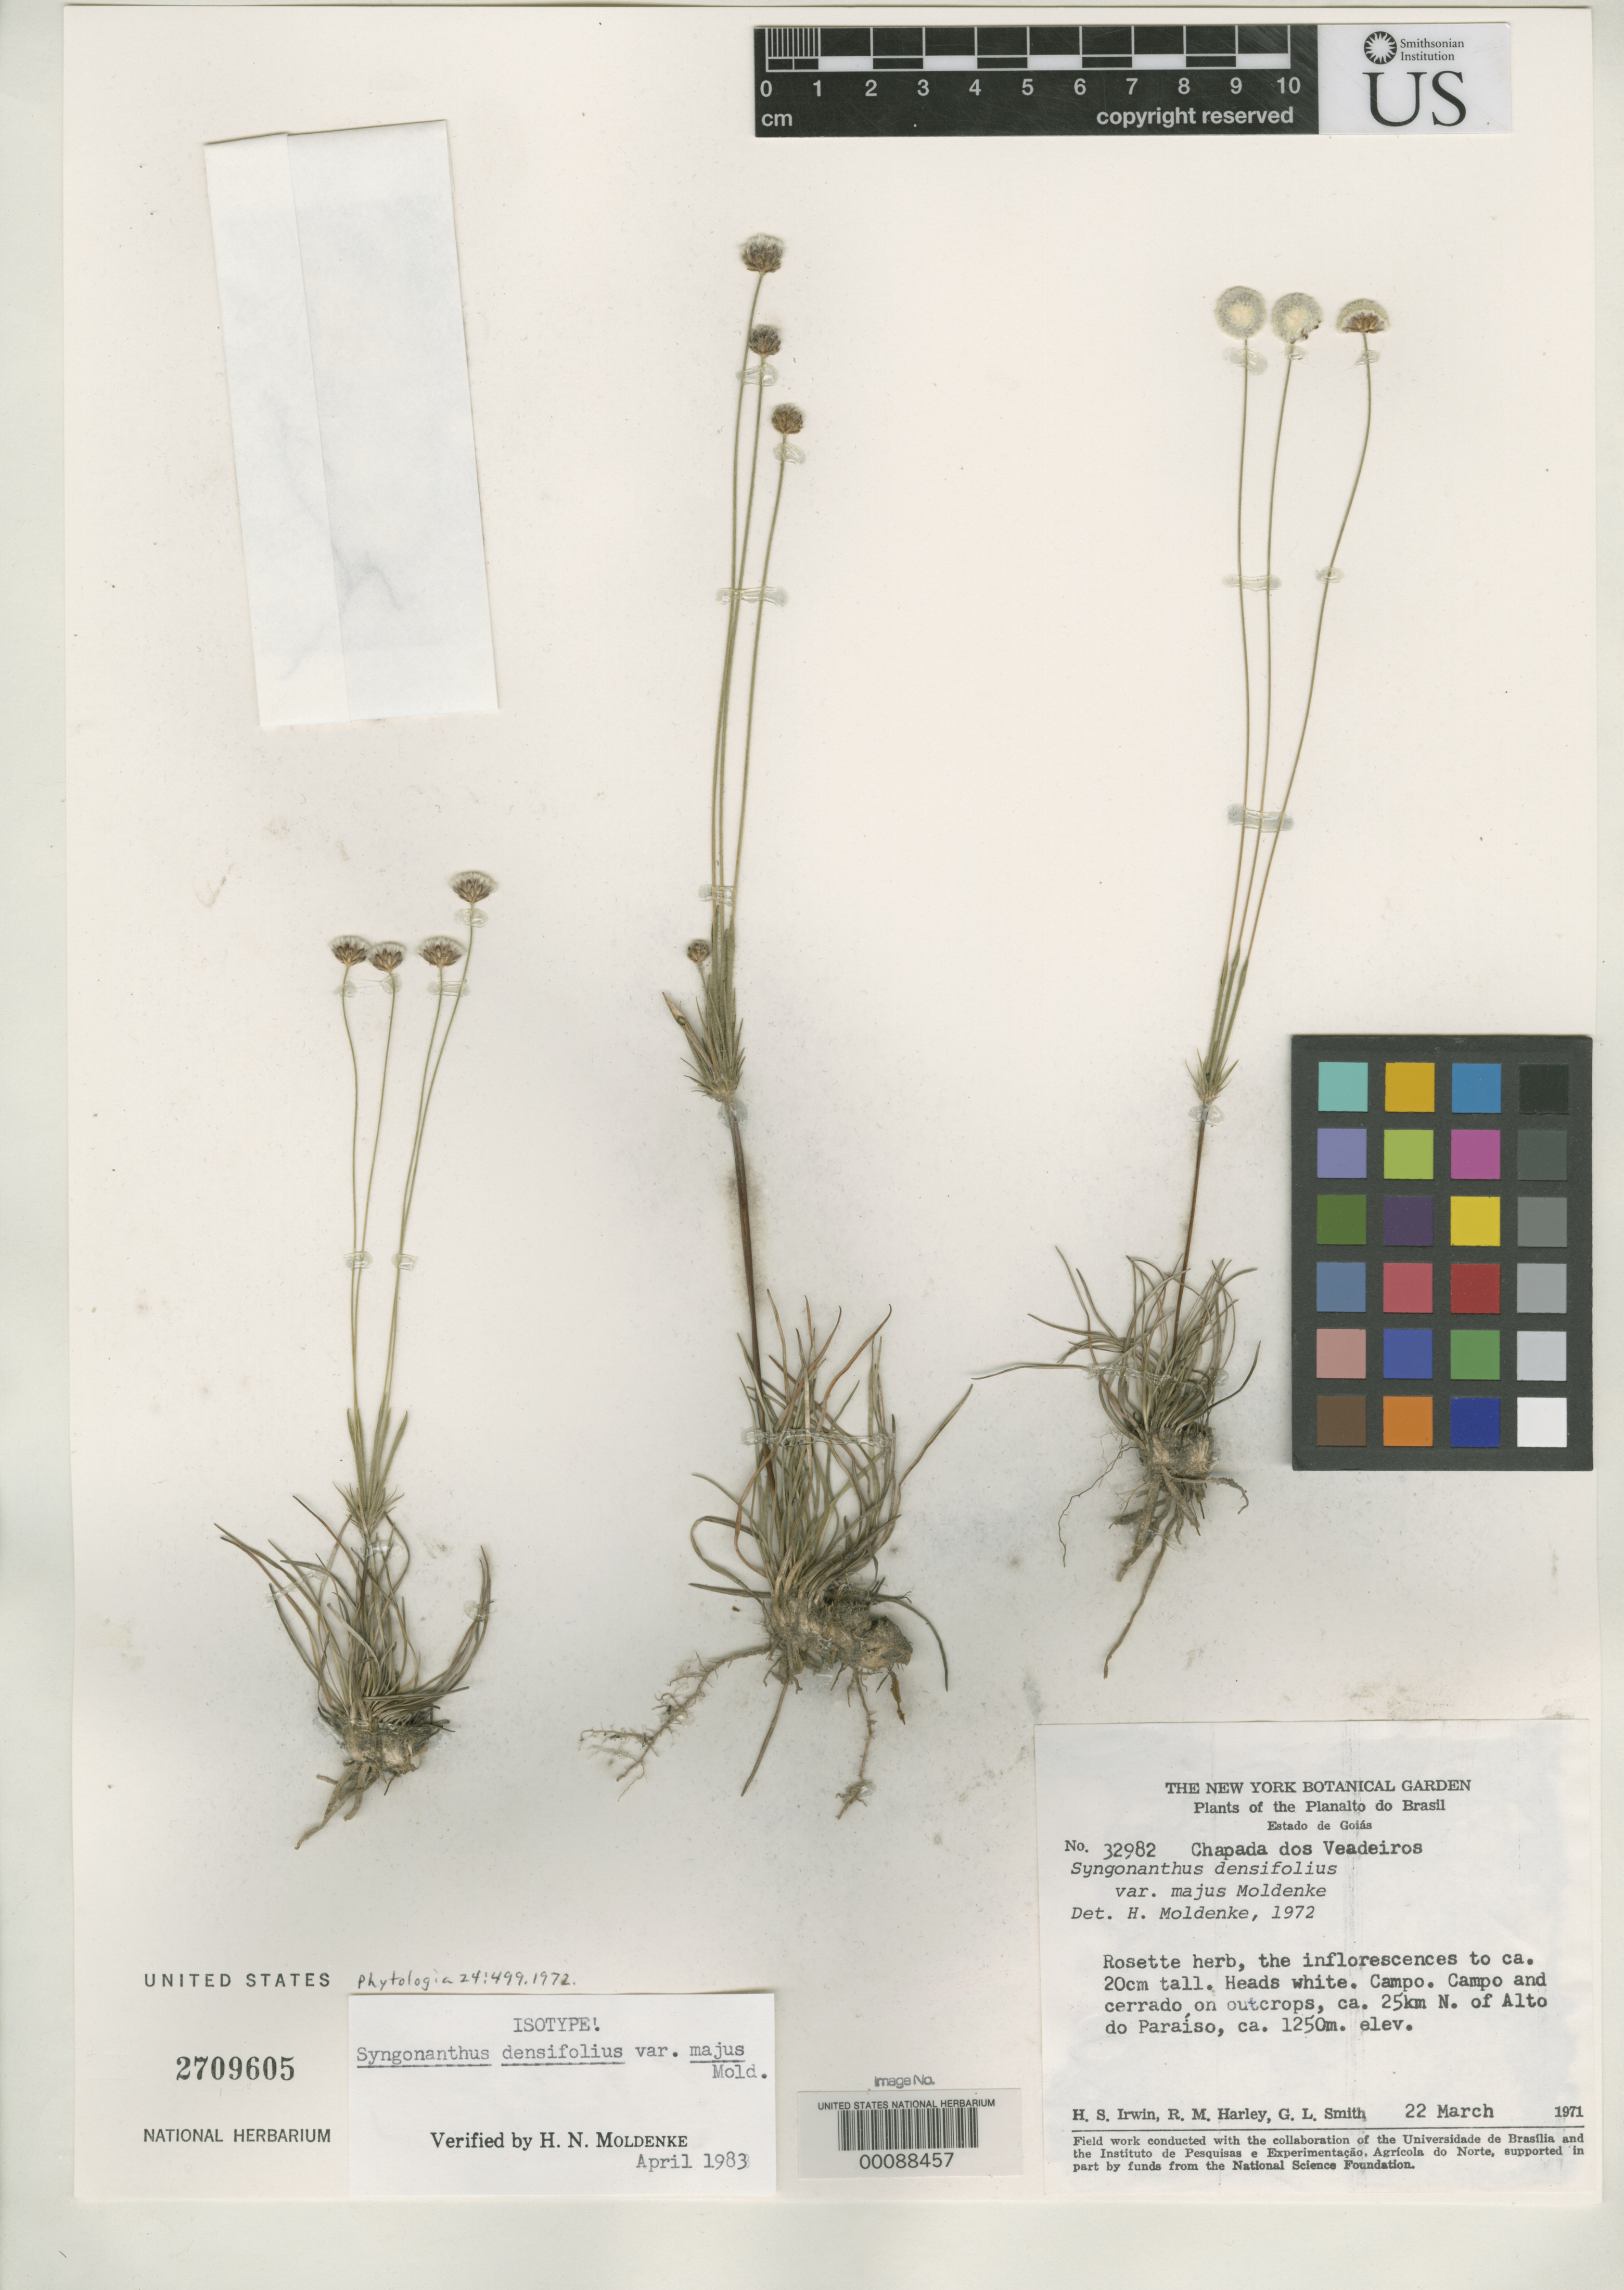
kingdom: Plantae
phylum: Tracheophyta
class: Liliopsida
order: Poales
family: Eriocaulaceae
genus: Syngonanthus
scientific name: Syngonanthus densifolius var. majus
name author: Moldenke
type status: Isotype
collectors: H. Irwin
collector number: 32982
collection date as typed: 22 Mar 1971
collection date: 1971-03-22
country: Brazil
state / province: Goiás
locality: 20 km N of Alto do Paraiso.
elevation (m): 1250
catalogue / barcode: US 2709605